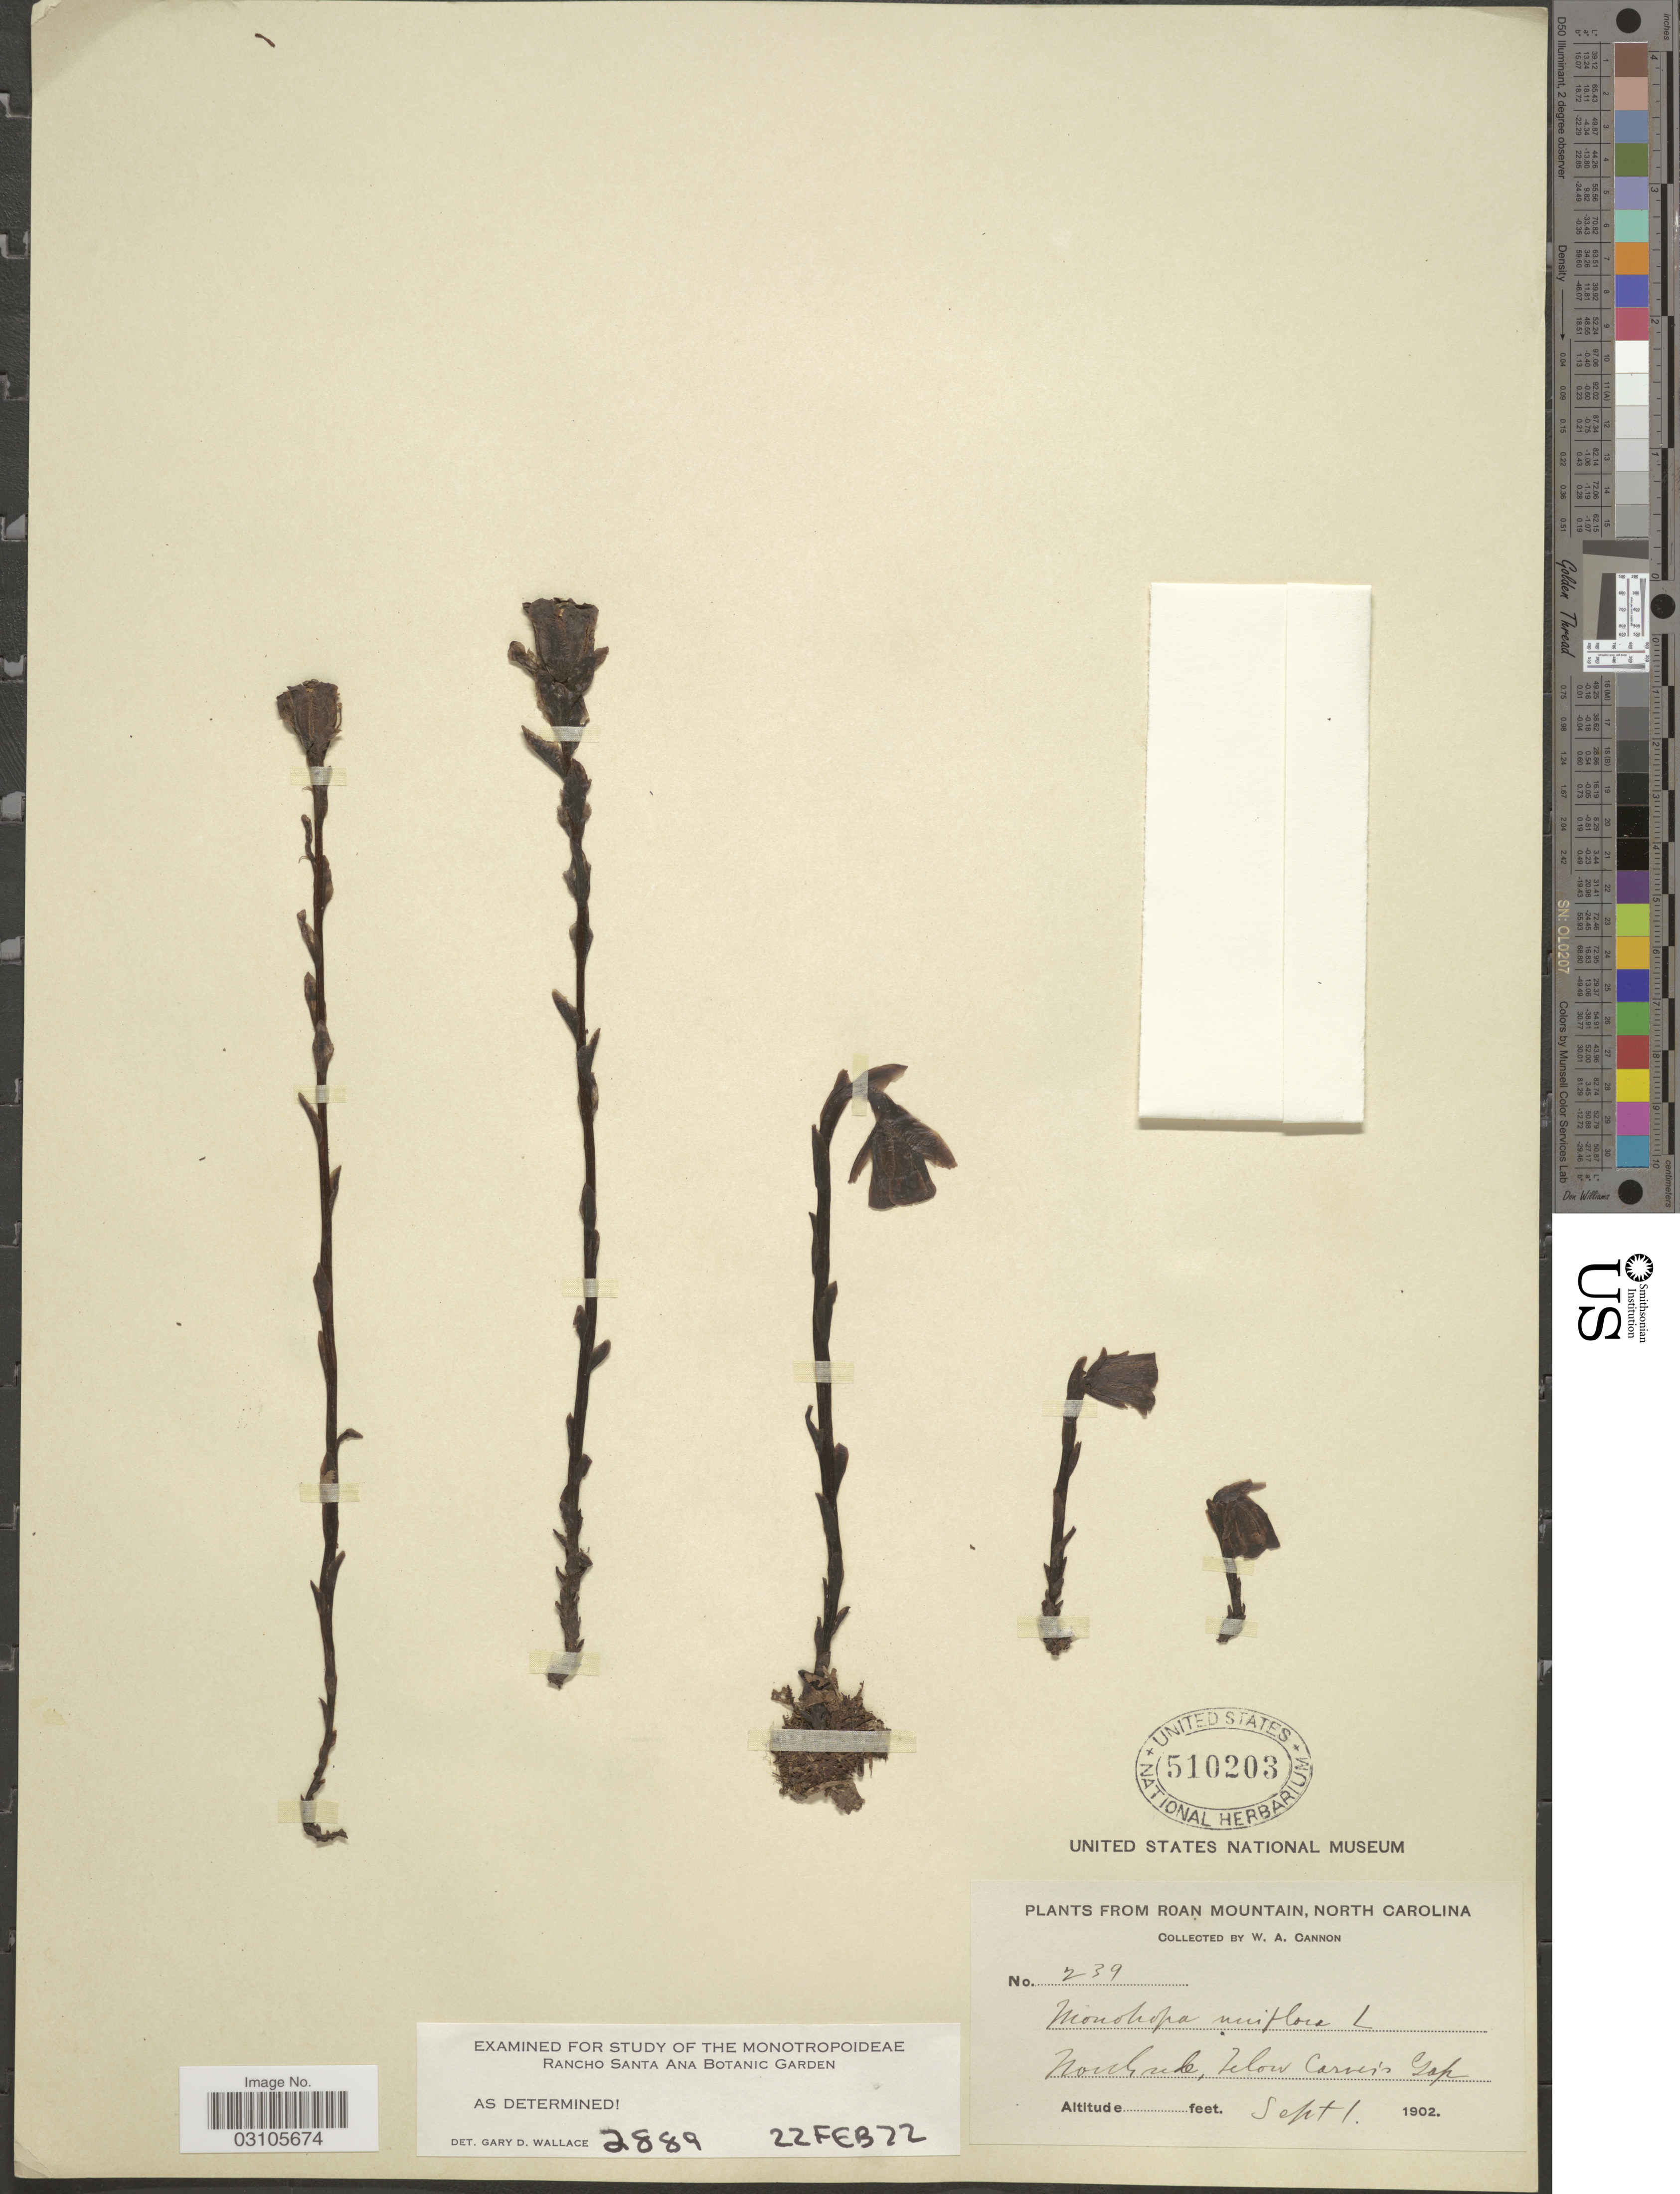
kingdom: Plantae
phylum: Tracheophyta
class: Magnoliopsida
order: Ericales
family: Ericaceae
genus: Monotropa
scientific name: Monotropa uniflora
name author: L.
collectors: W. Cannon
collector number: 239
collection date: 1902-09-01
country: United States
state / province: North Carolina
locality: Roan Mountain. North side, below Carver's Gap.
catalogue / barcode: US 510203